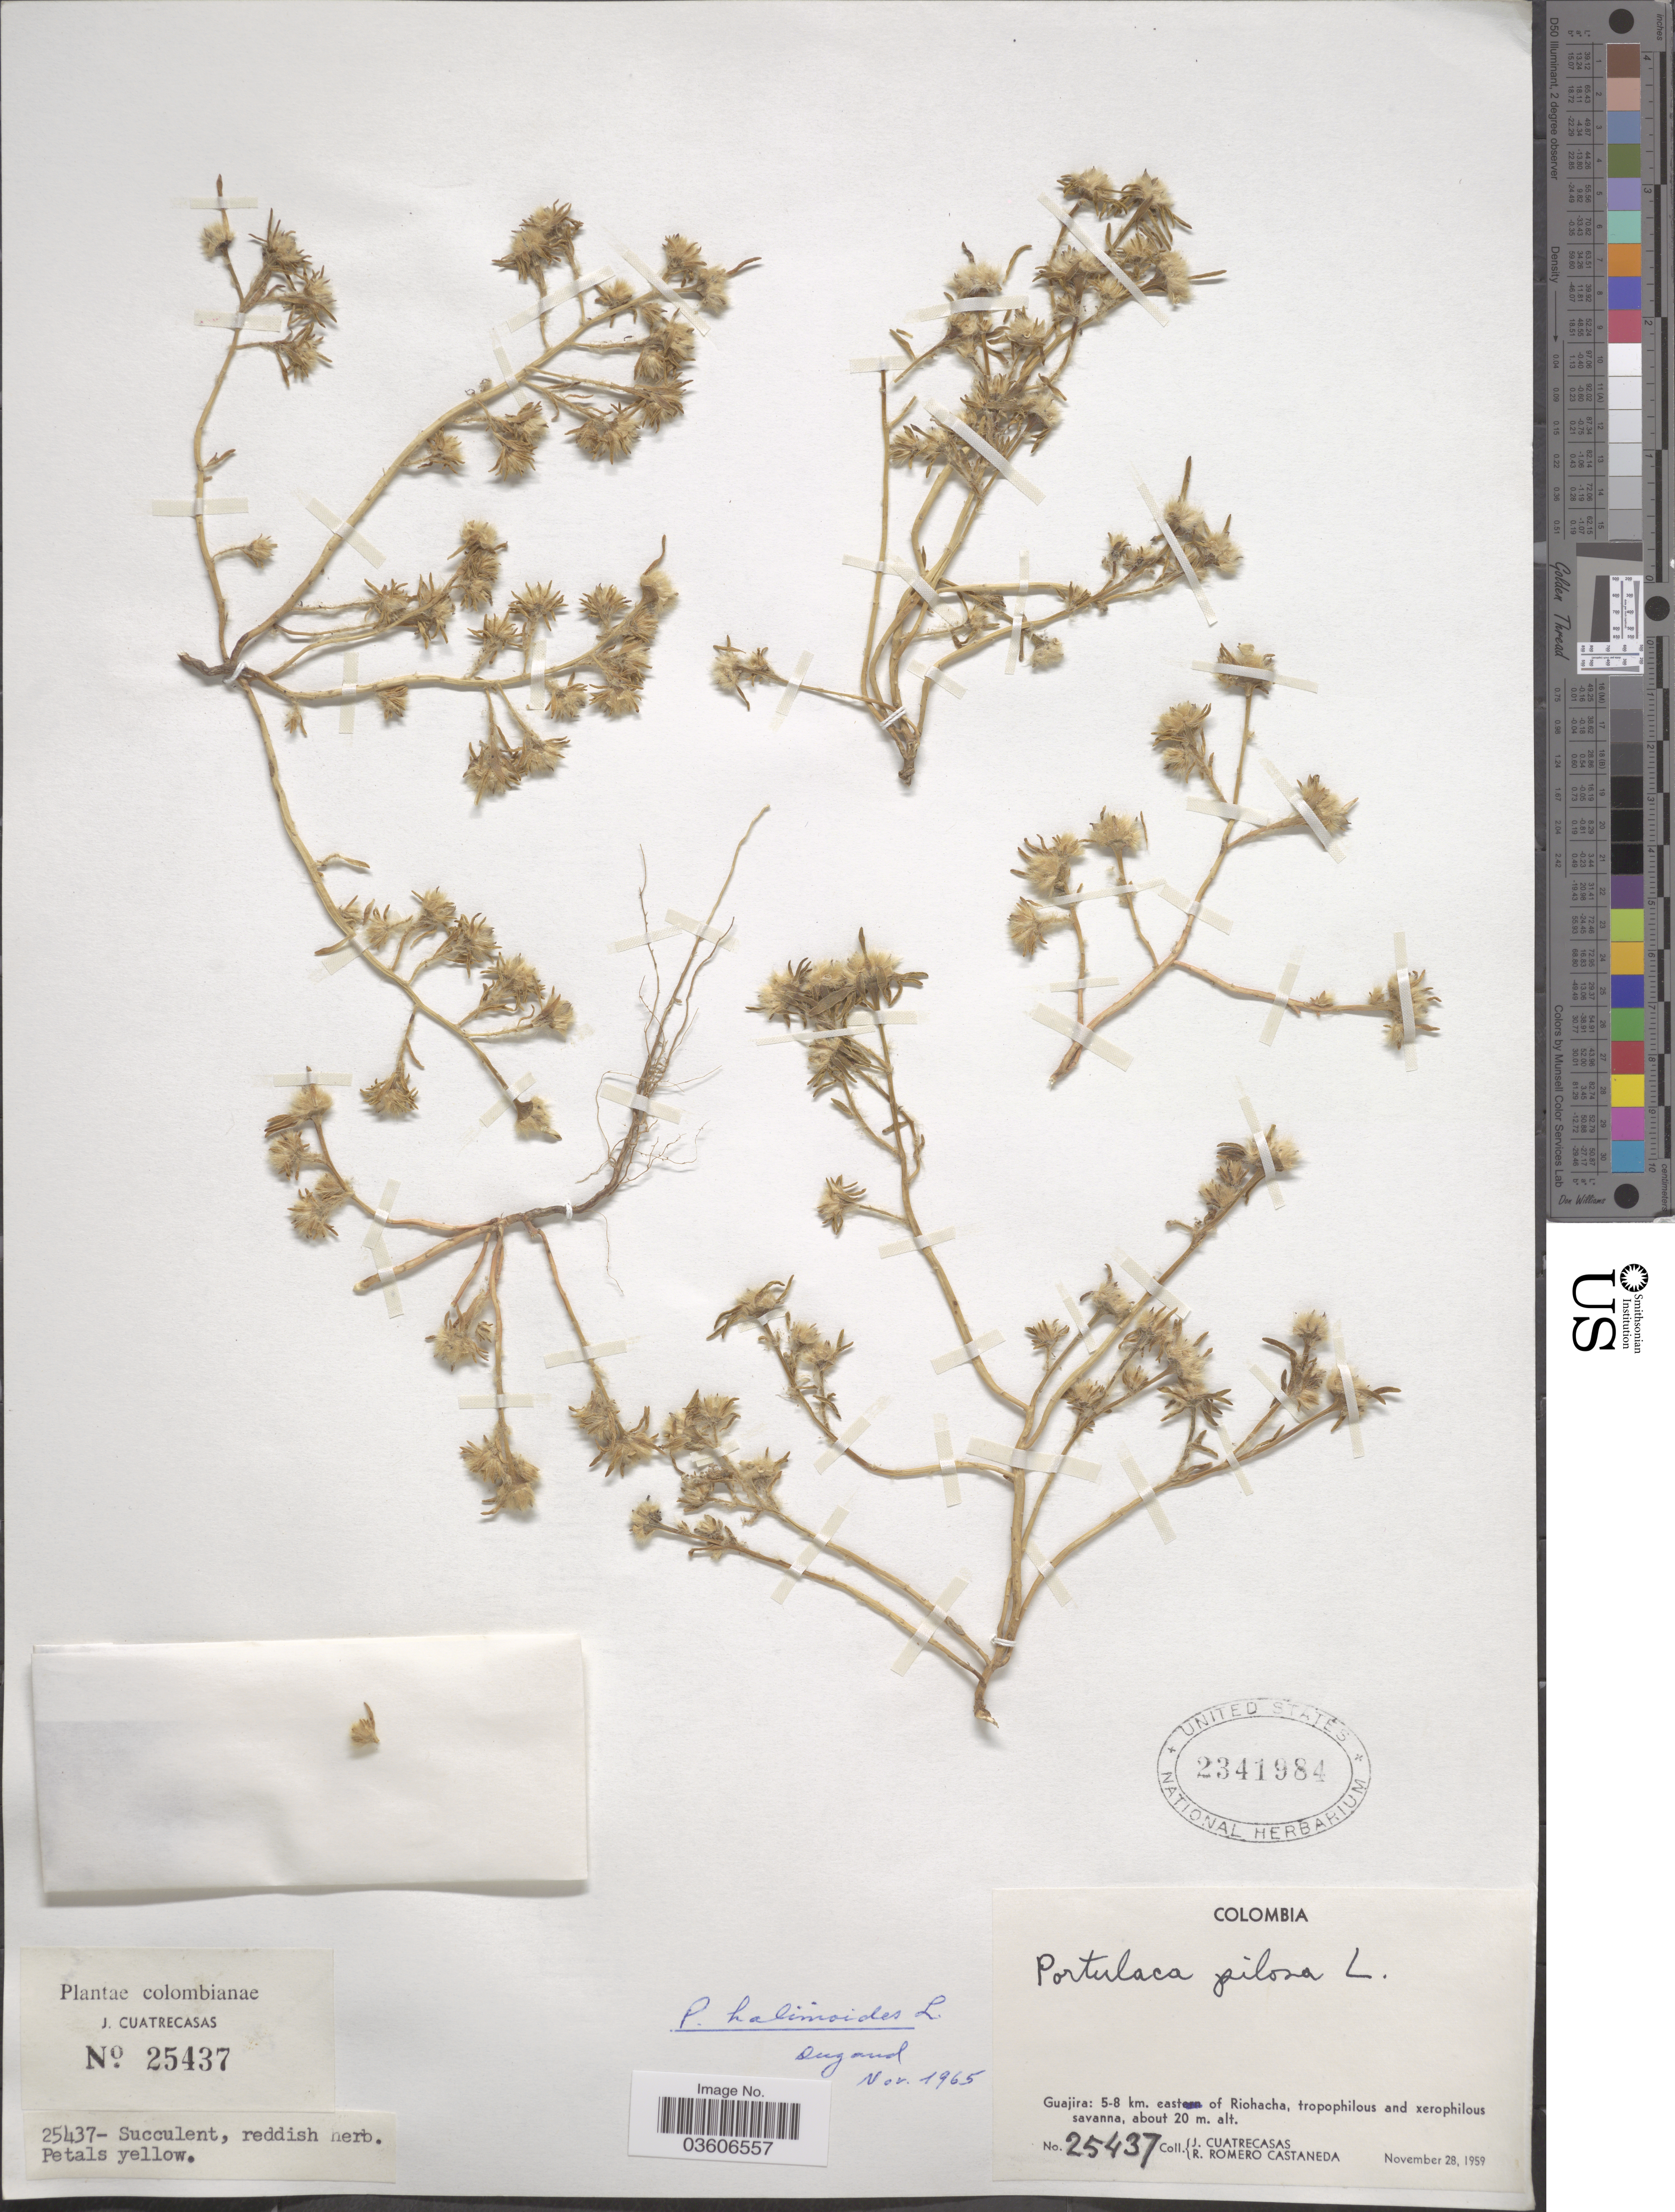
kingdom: Plantae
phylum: Tracheophyta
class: Magnoliopsida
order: Caryophyllales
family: Portulacaceae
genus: Portulaca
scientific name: Portulaca halimoides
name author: L.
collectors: J. Cuatrecasas & R. Romero Castañeda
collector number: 25437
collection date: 1959-11-28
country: Colombia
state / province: La Guajira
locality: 5-8 km. east of Riohacha.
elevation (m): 20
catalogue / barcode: US 2341984